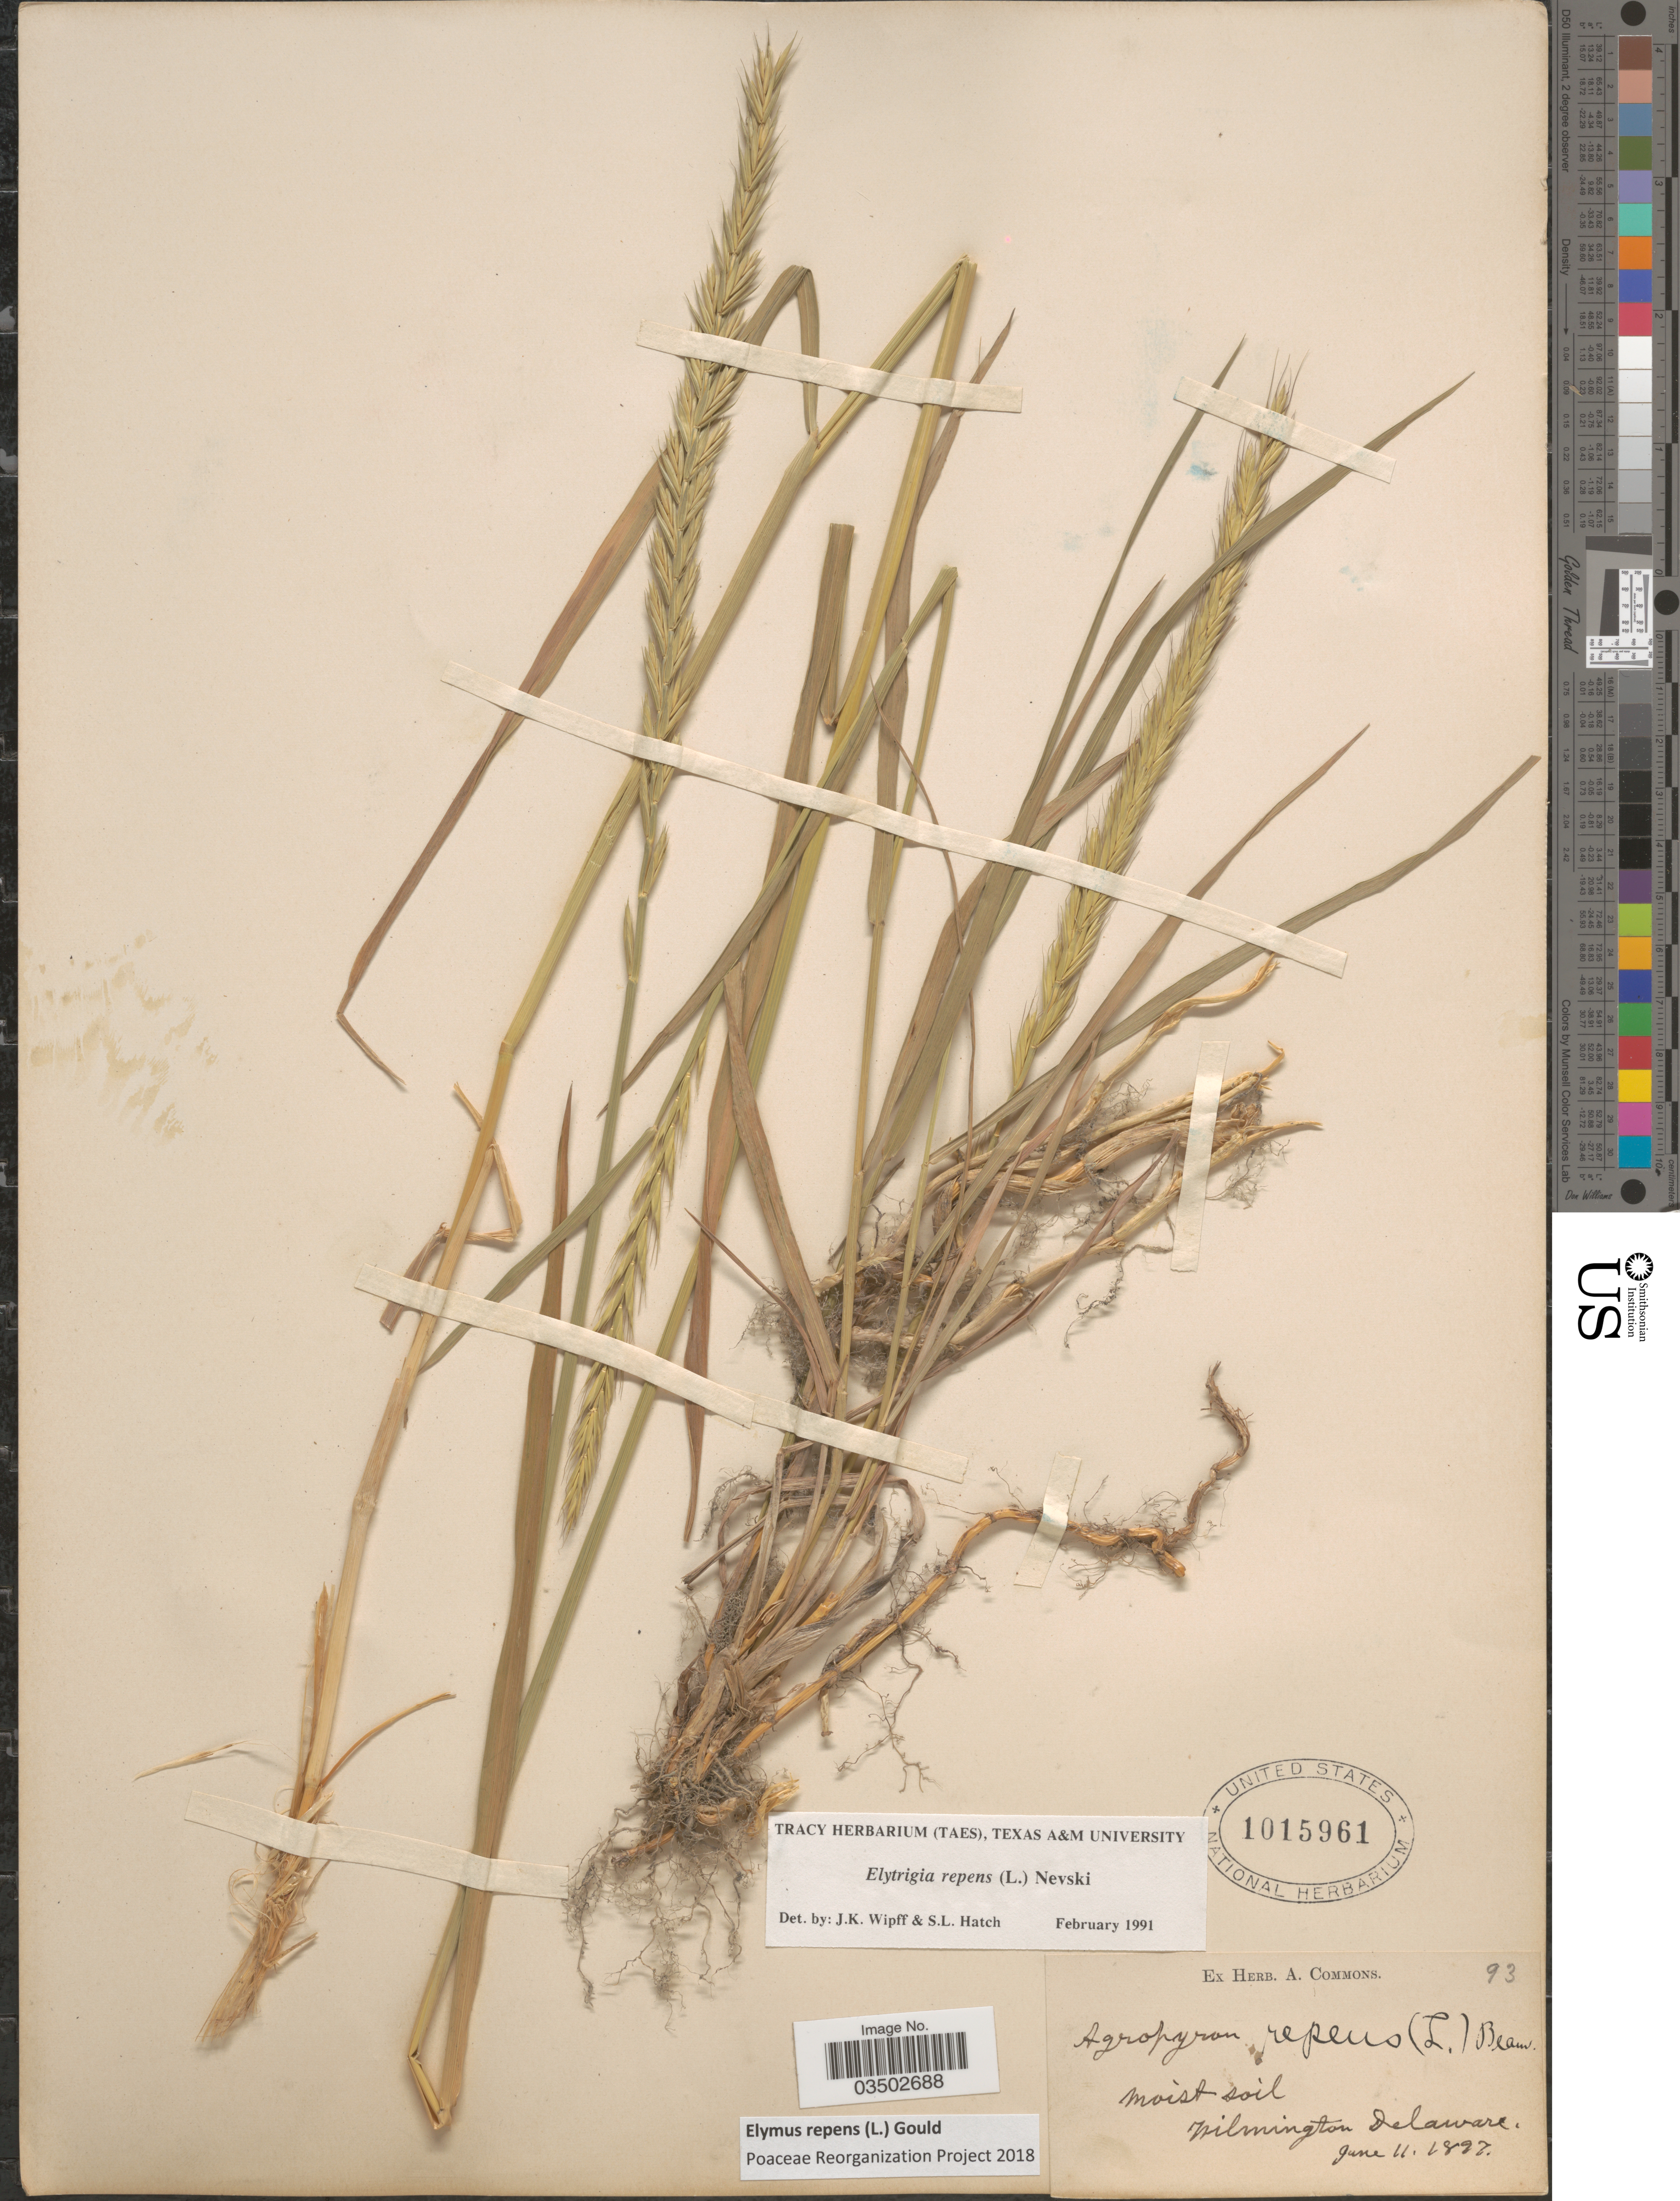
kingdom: Plantae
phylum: Tracheophyta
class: Liliopsida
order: Poales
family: Poaceae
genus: Elymus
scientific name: Elymus repens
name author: (L.) Gould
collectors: ex herb. A. Commons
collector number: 93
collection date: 1897-06-11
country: United States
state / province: Delaware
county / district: New Castle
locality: Wilmington.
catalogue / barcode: US 1015961